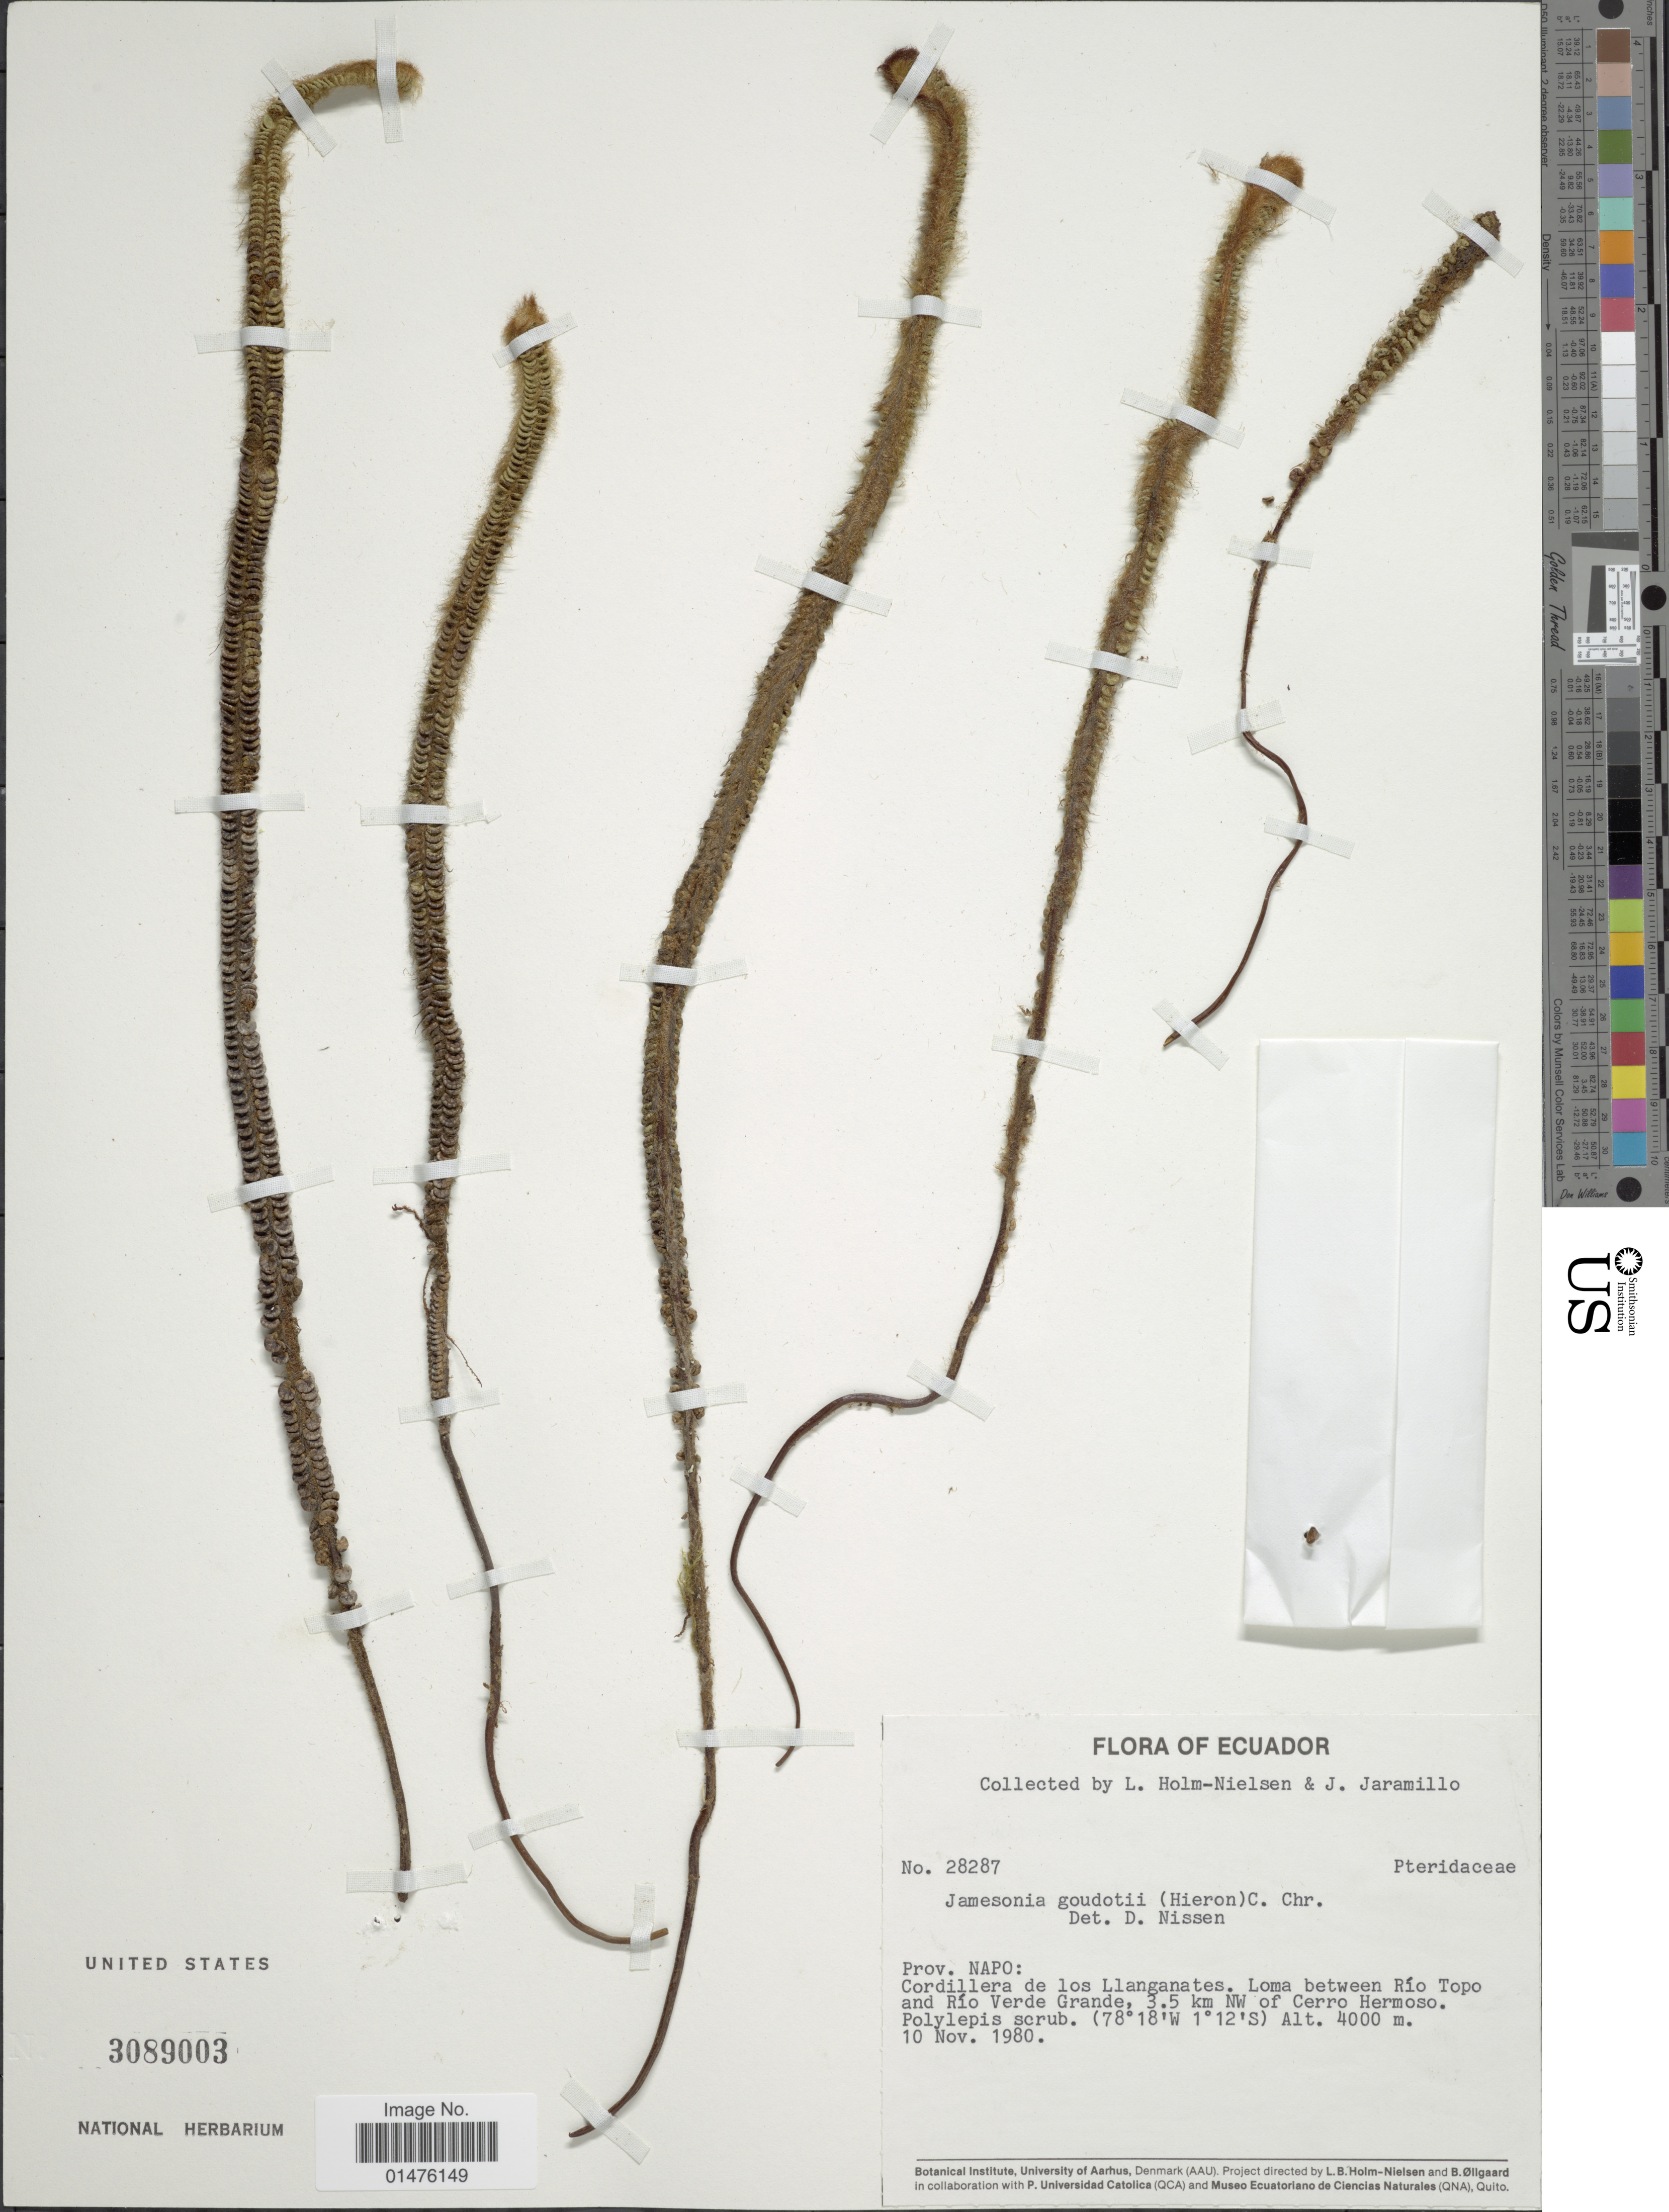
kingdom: Plantae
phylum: Tracheophyta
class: Polypodiopsida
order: Polypodiales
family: Pteridaceae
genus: Jamesonia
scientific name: Jamesonia goudotii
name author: (Hieron.) C. Chr.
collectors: L. B. Holm-Nielsen & Jaramillo, --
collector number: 28287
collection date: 1980-11-10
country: Ecuador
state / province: Napo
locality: Cordillera de los LLanganates. Loma between Río Topo and Río Verde Grande, 3.5 km NW of Cerro Hermoso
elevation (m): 4000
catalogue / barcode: US 3089003